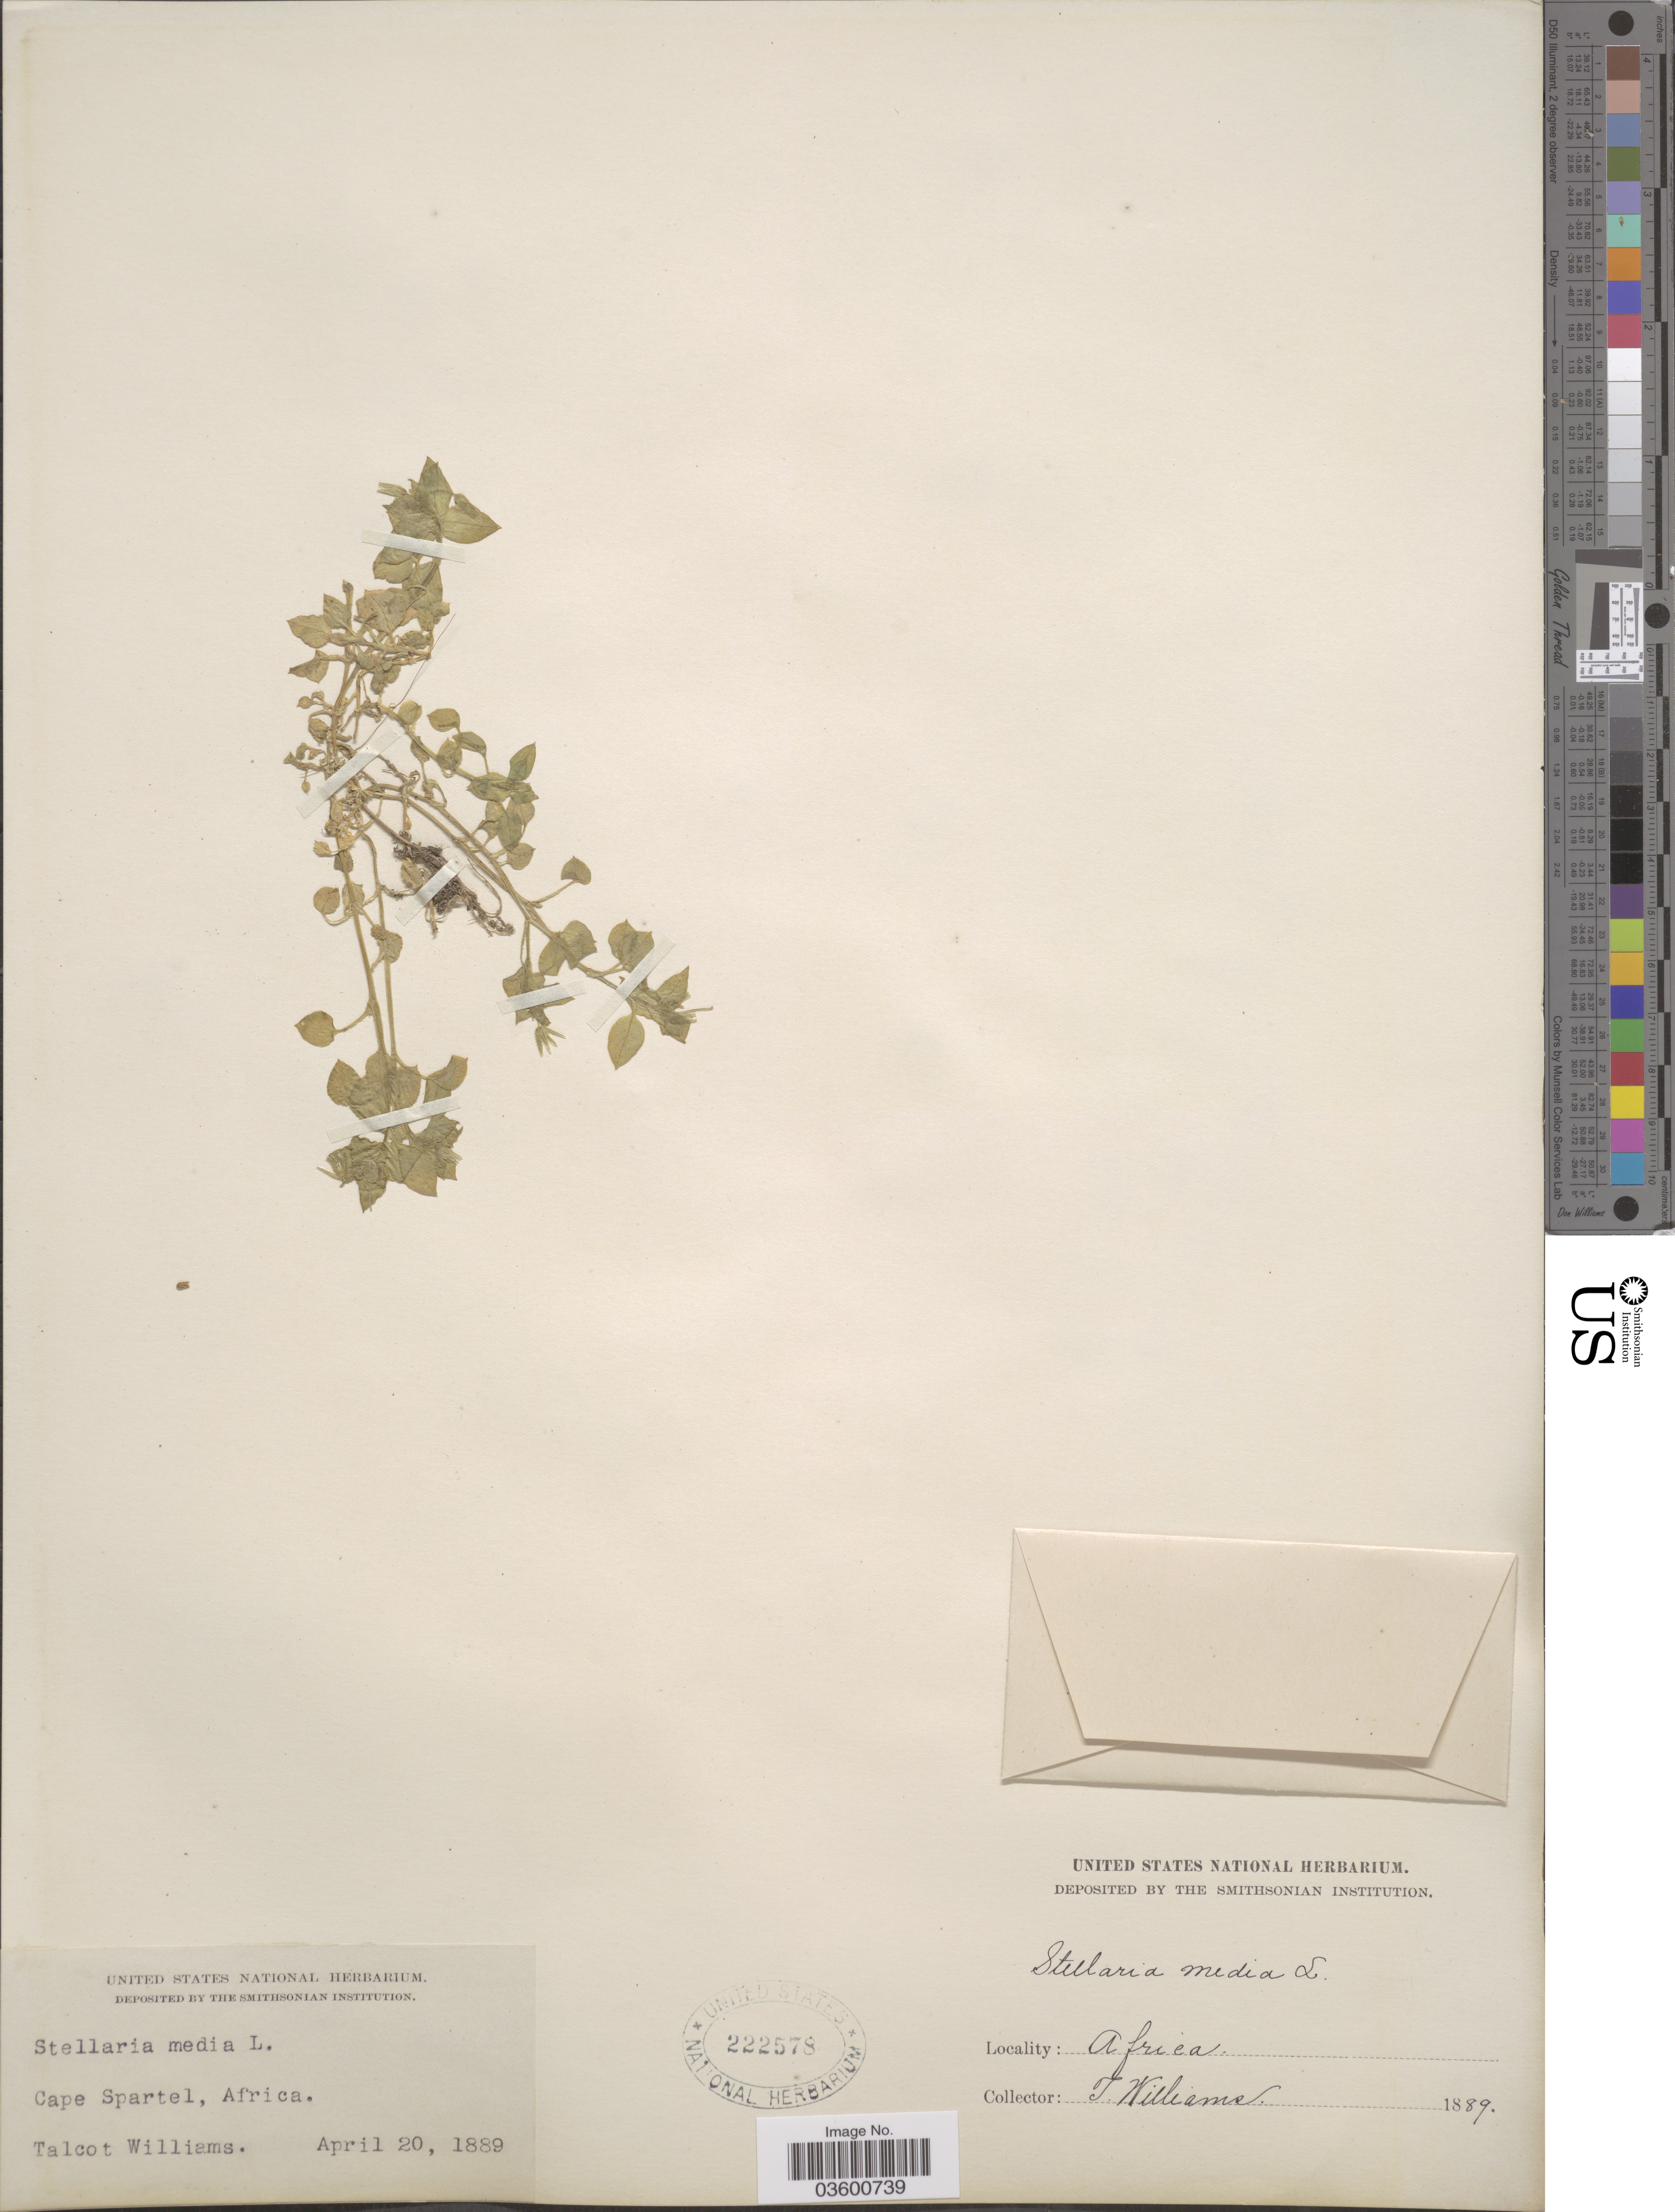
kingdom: Plantae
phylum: Tracheophyta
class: Magnoliopsida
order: Caryophyllales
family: Caryophyllaceae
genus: Stellaria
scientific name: Stellaria media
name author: (L.) Vill.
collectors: T. Williams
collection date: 1889-04-20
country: Morocco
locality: Cape Spartel, Africa.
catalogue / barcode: US 222578